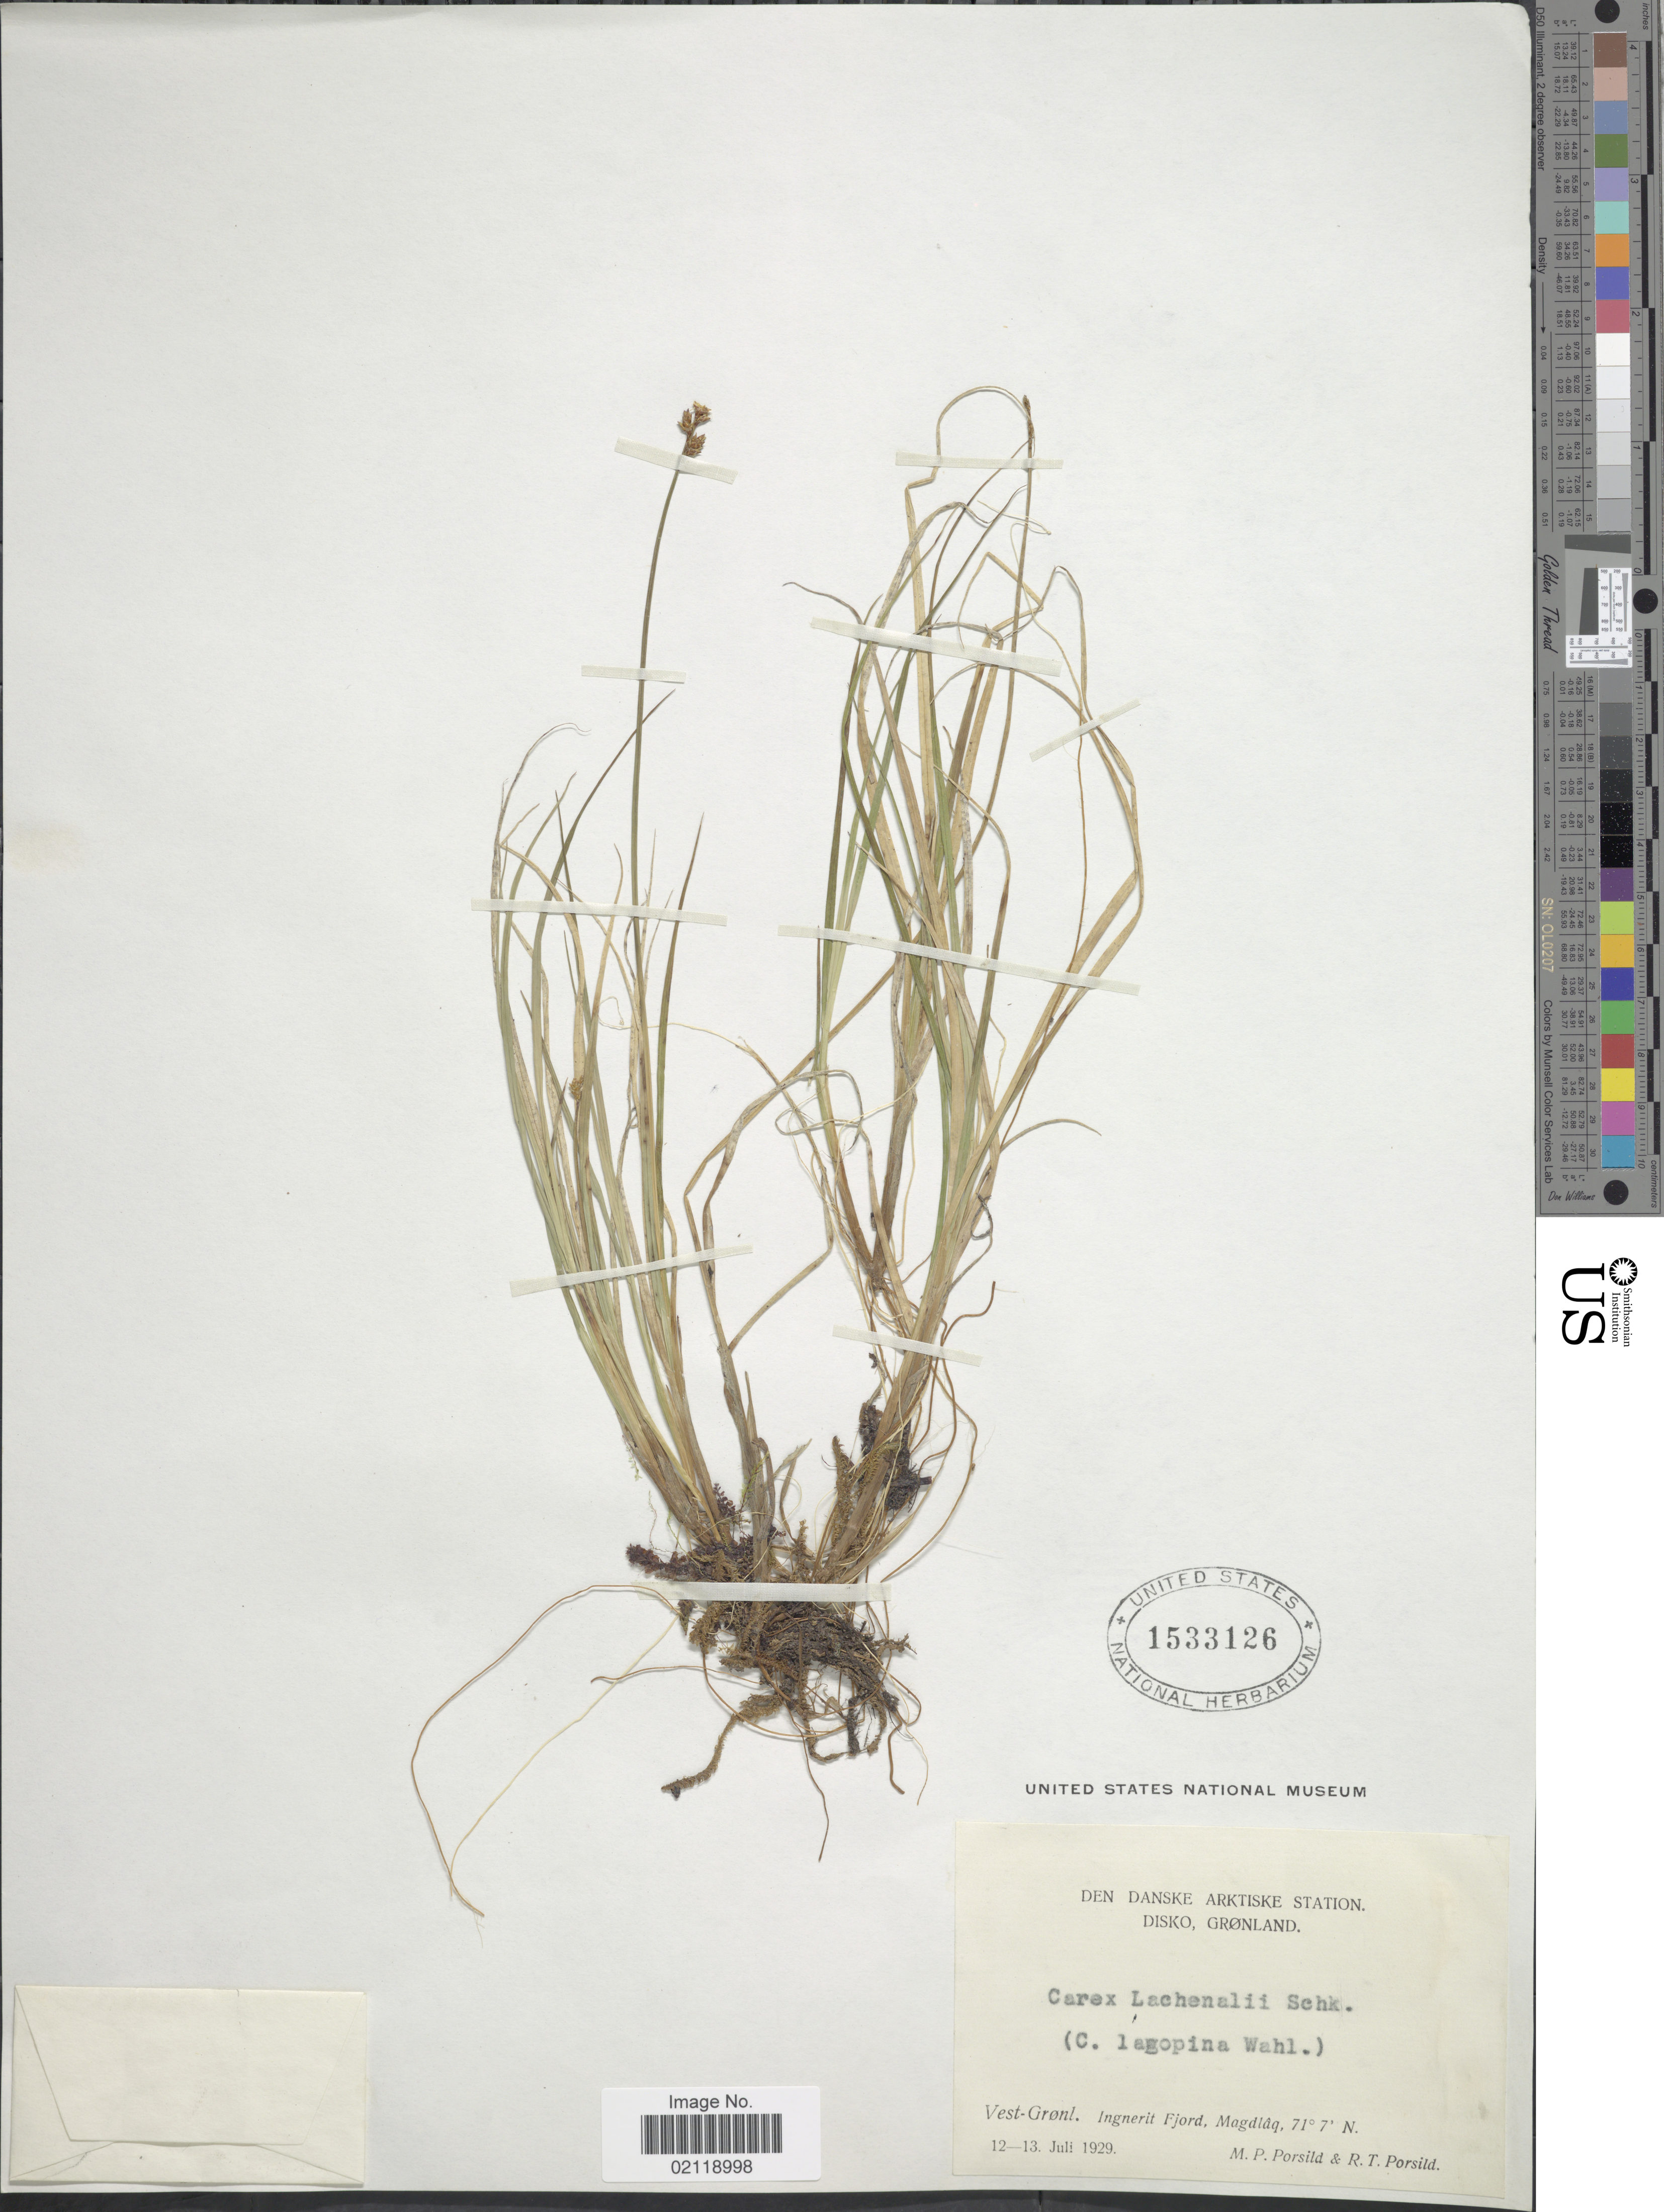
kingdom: Plantae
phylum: Tracheophyta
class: Liliopsida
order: Poales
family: Cyperaceae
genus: Carex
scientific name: Carex lachenalii subsp. lachenalii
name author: Schkuhr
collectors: M. P. Porsild & R. T. Porsild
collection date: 1929-07-12/1929-07-13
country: Greenland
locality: Den Danske Arktiske Station. Disko, Gronland. Vest-Gronl. Ingnerit Fjord, Magdlaq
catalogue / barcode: US 1533126